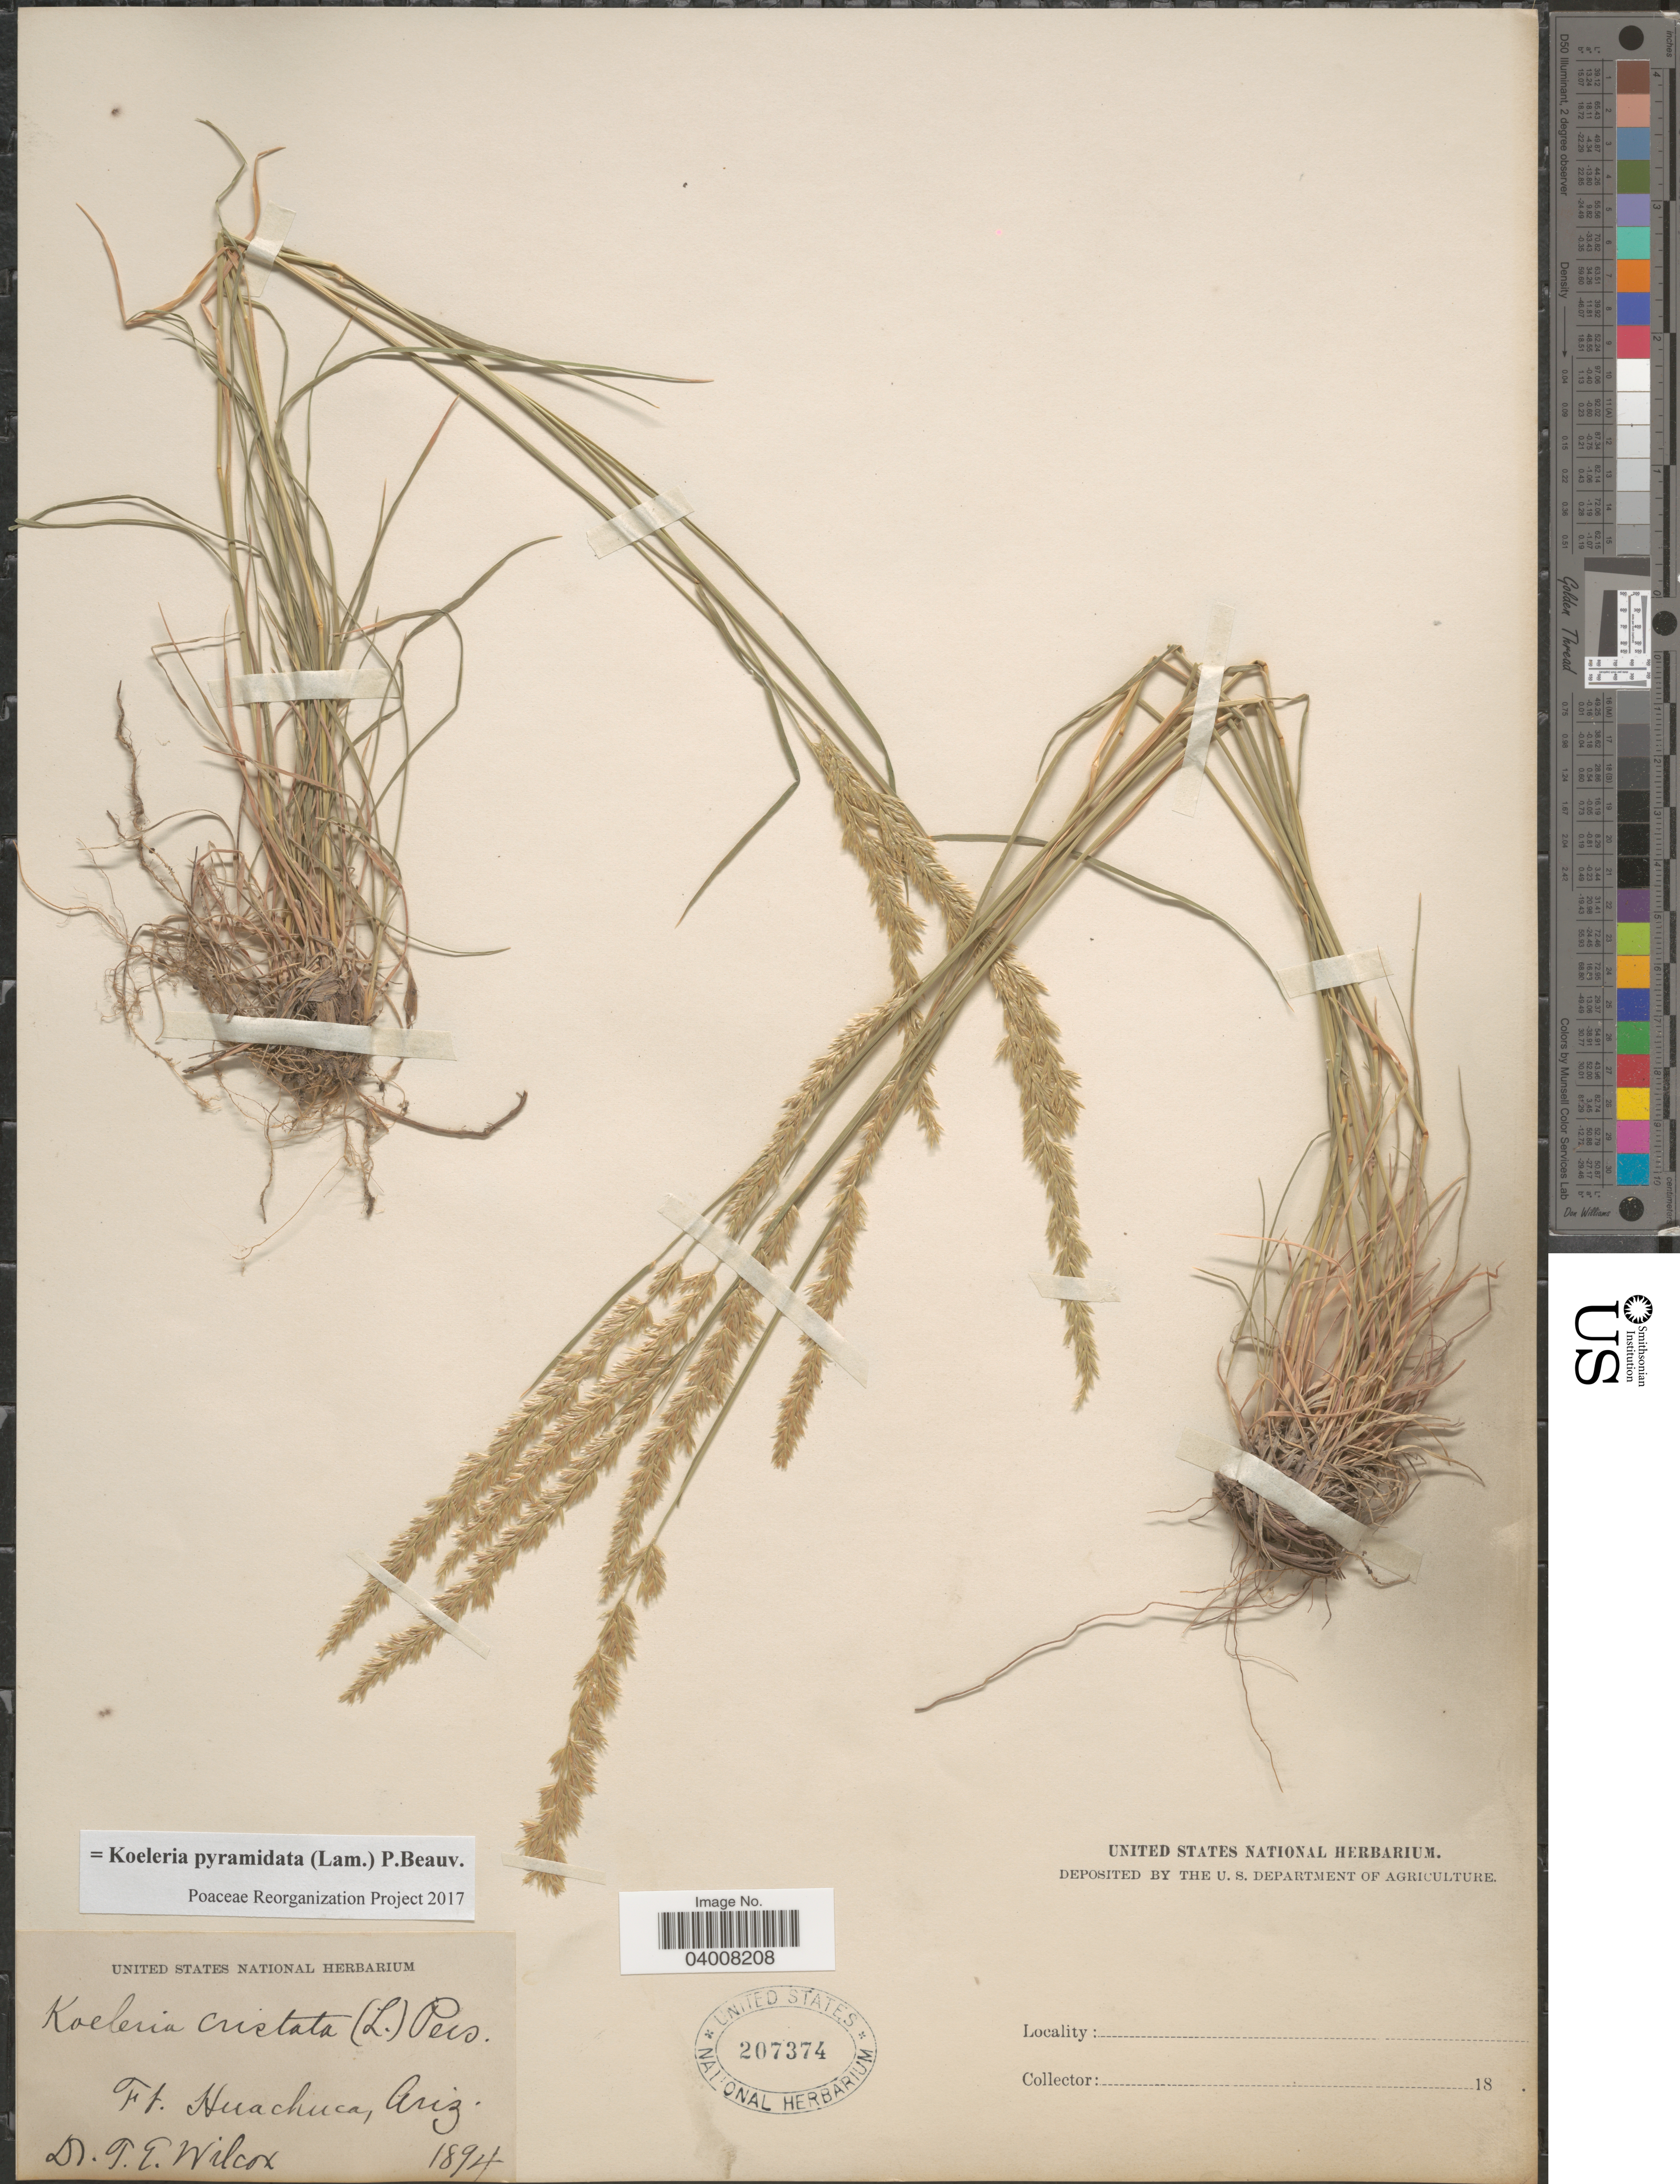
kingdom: Plantae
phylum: Tracheophyta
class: Liliopsida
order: Poales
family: Poaceae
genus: Koeleria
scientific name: Koeleria pyramidata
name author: (Lam.) P. Beauv.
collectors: T. E. Wilcox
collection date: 1894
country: United States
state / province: Arizona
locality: Ft. Huachuca.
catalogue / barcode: US 207374